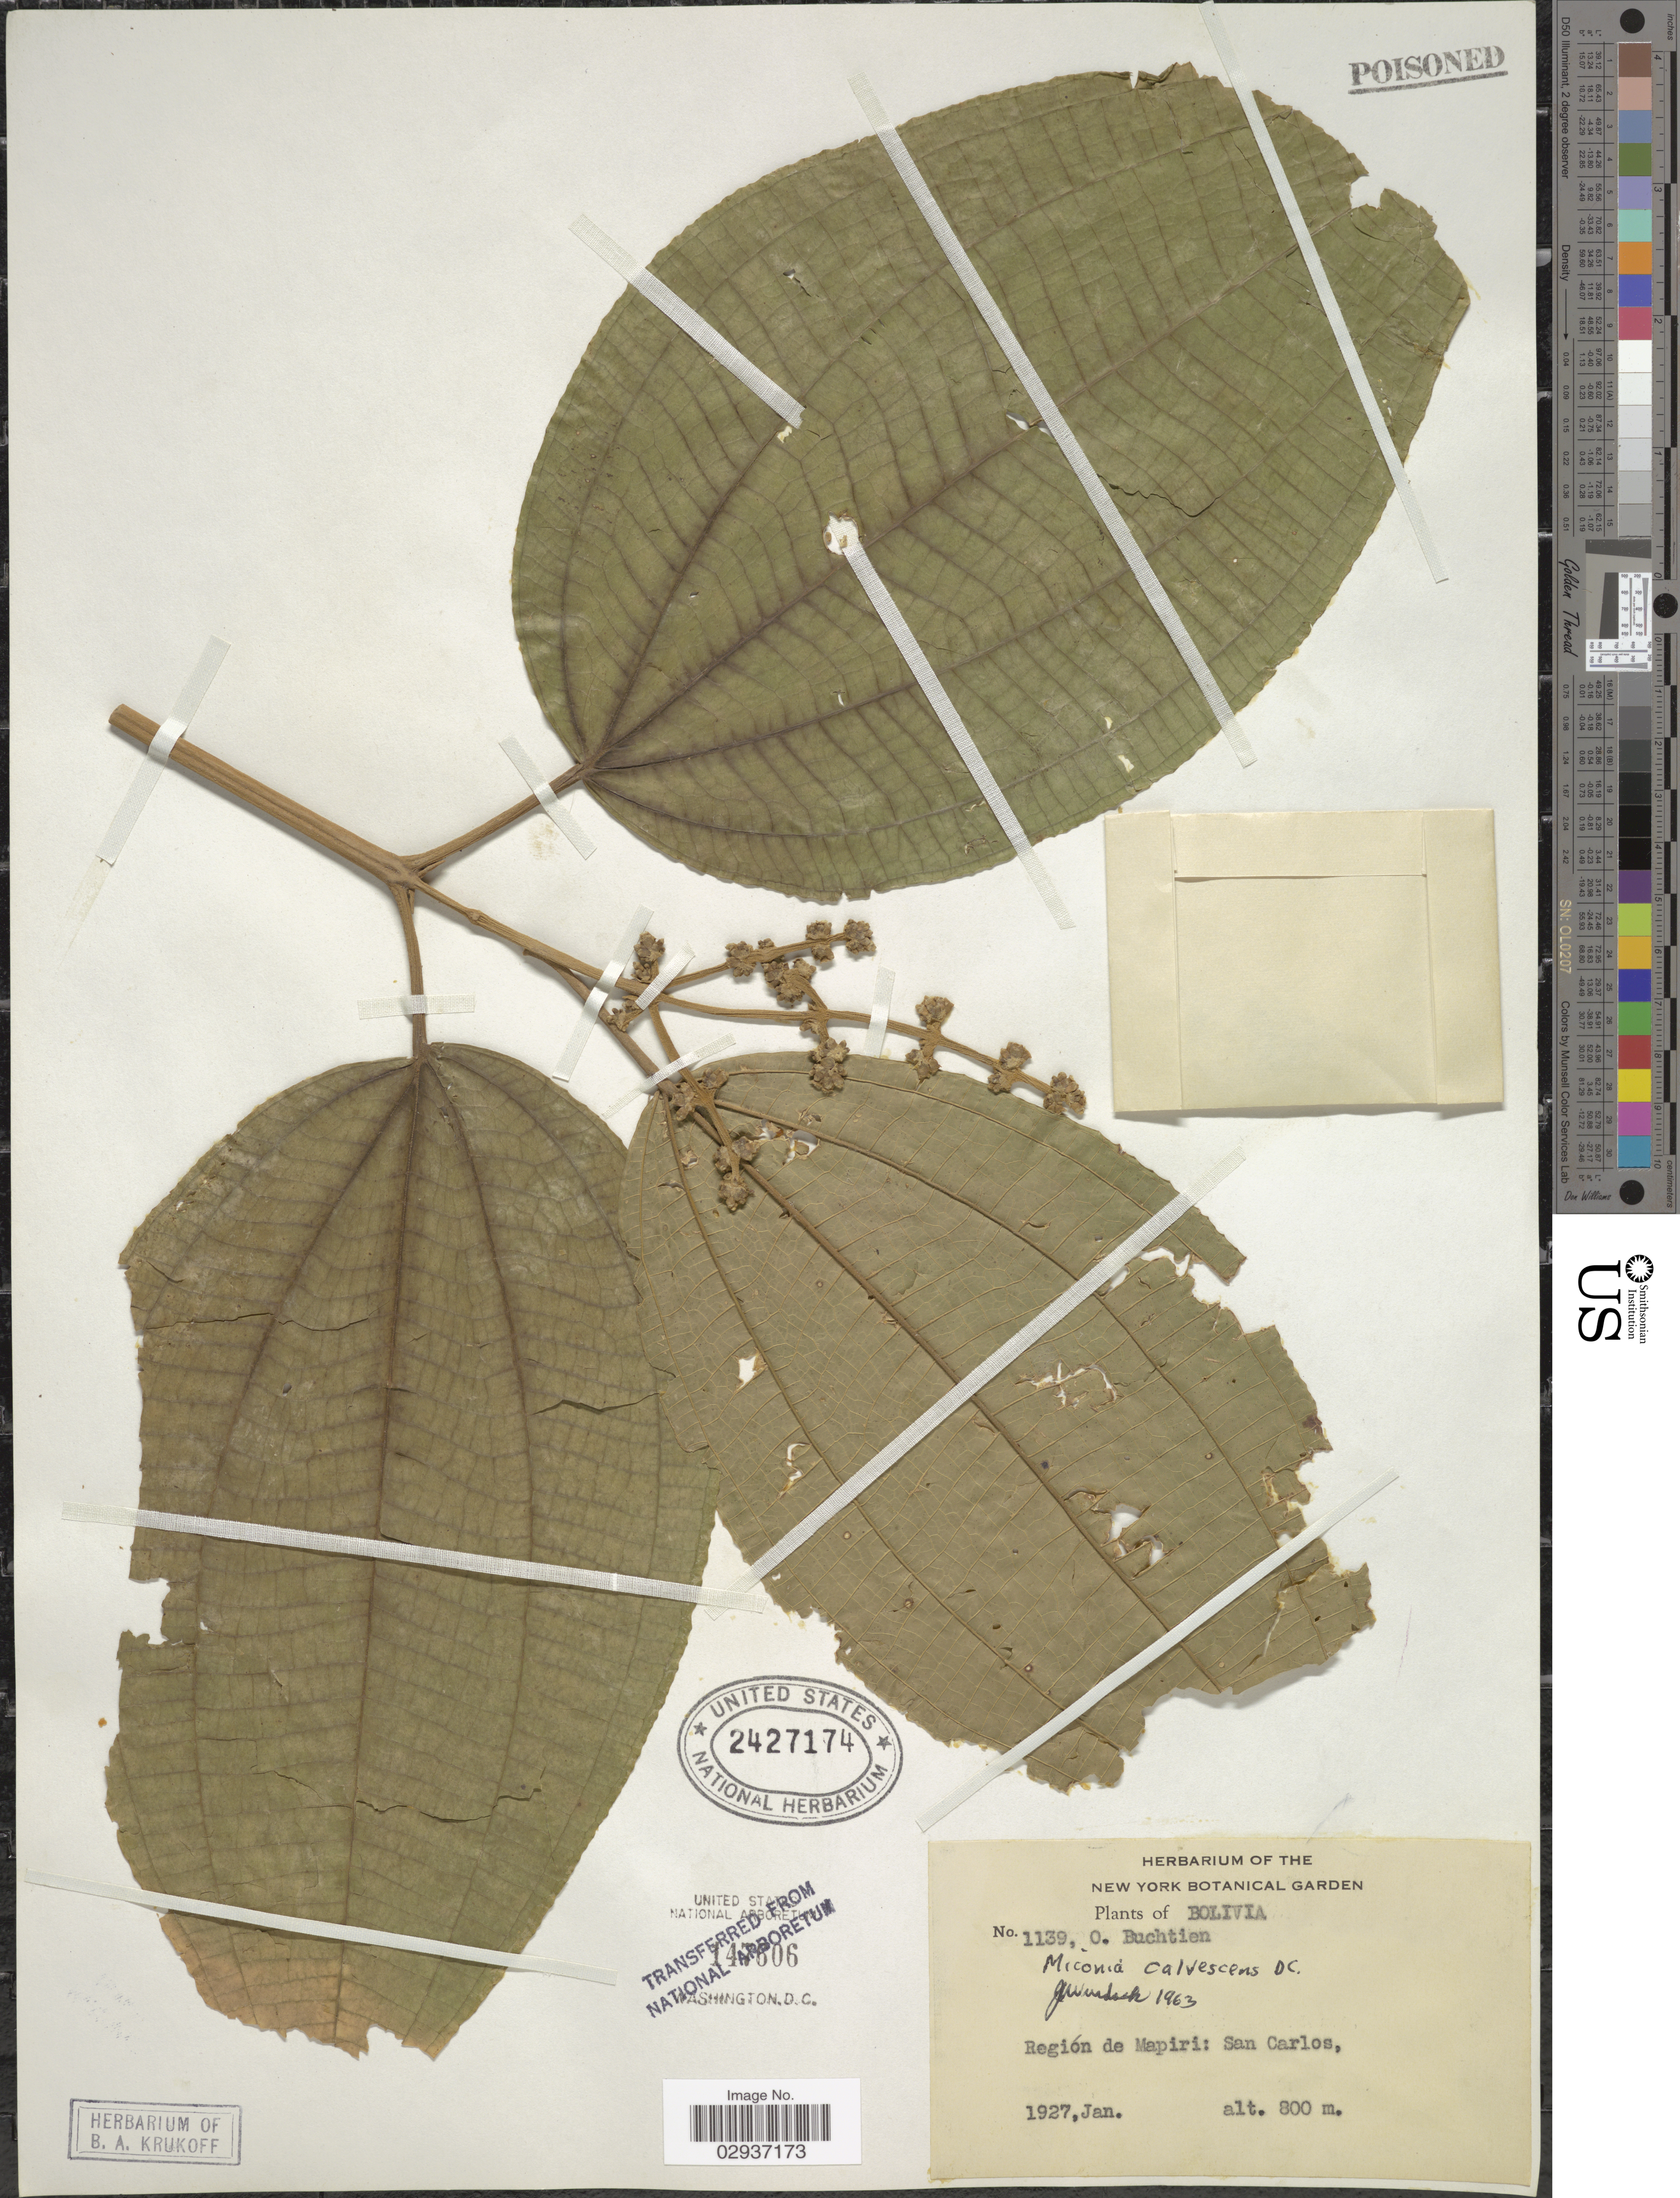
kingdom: Plantae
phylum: Tracheophyta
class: Magnoliopsida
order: Myrtales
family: Melastomataceae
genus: Miconia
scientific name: Miconia calvescens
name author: DC.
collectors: O. Buchtien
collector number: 1139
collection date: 1927-01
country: Bolivia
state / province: La Paz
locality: Región de Mapiri: San Carlos.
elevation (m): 800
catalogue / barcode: US 2427174